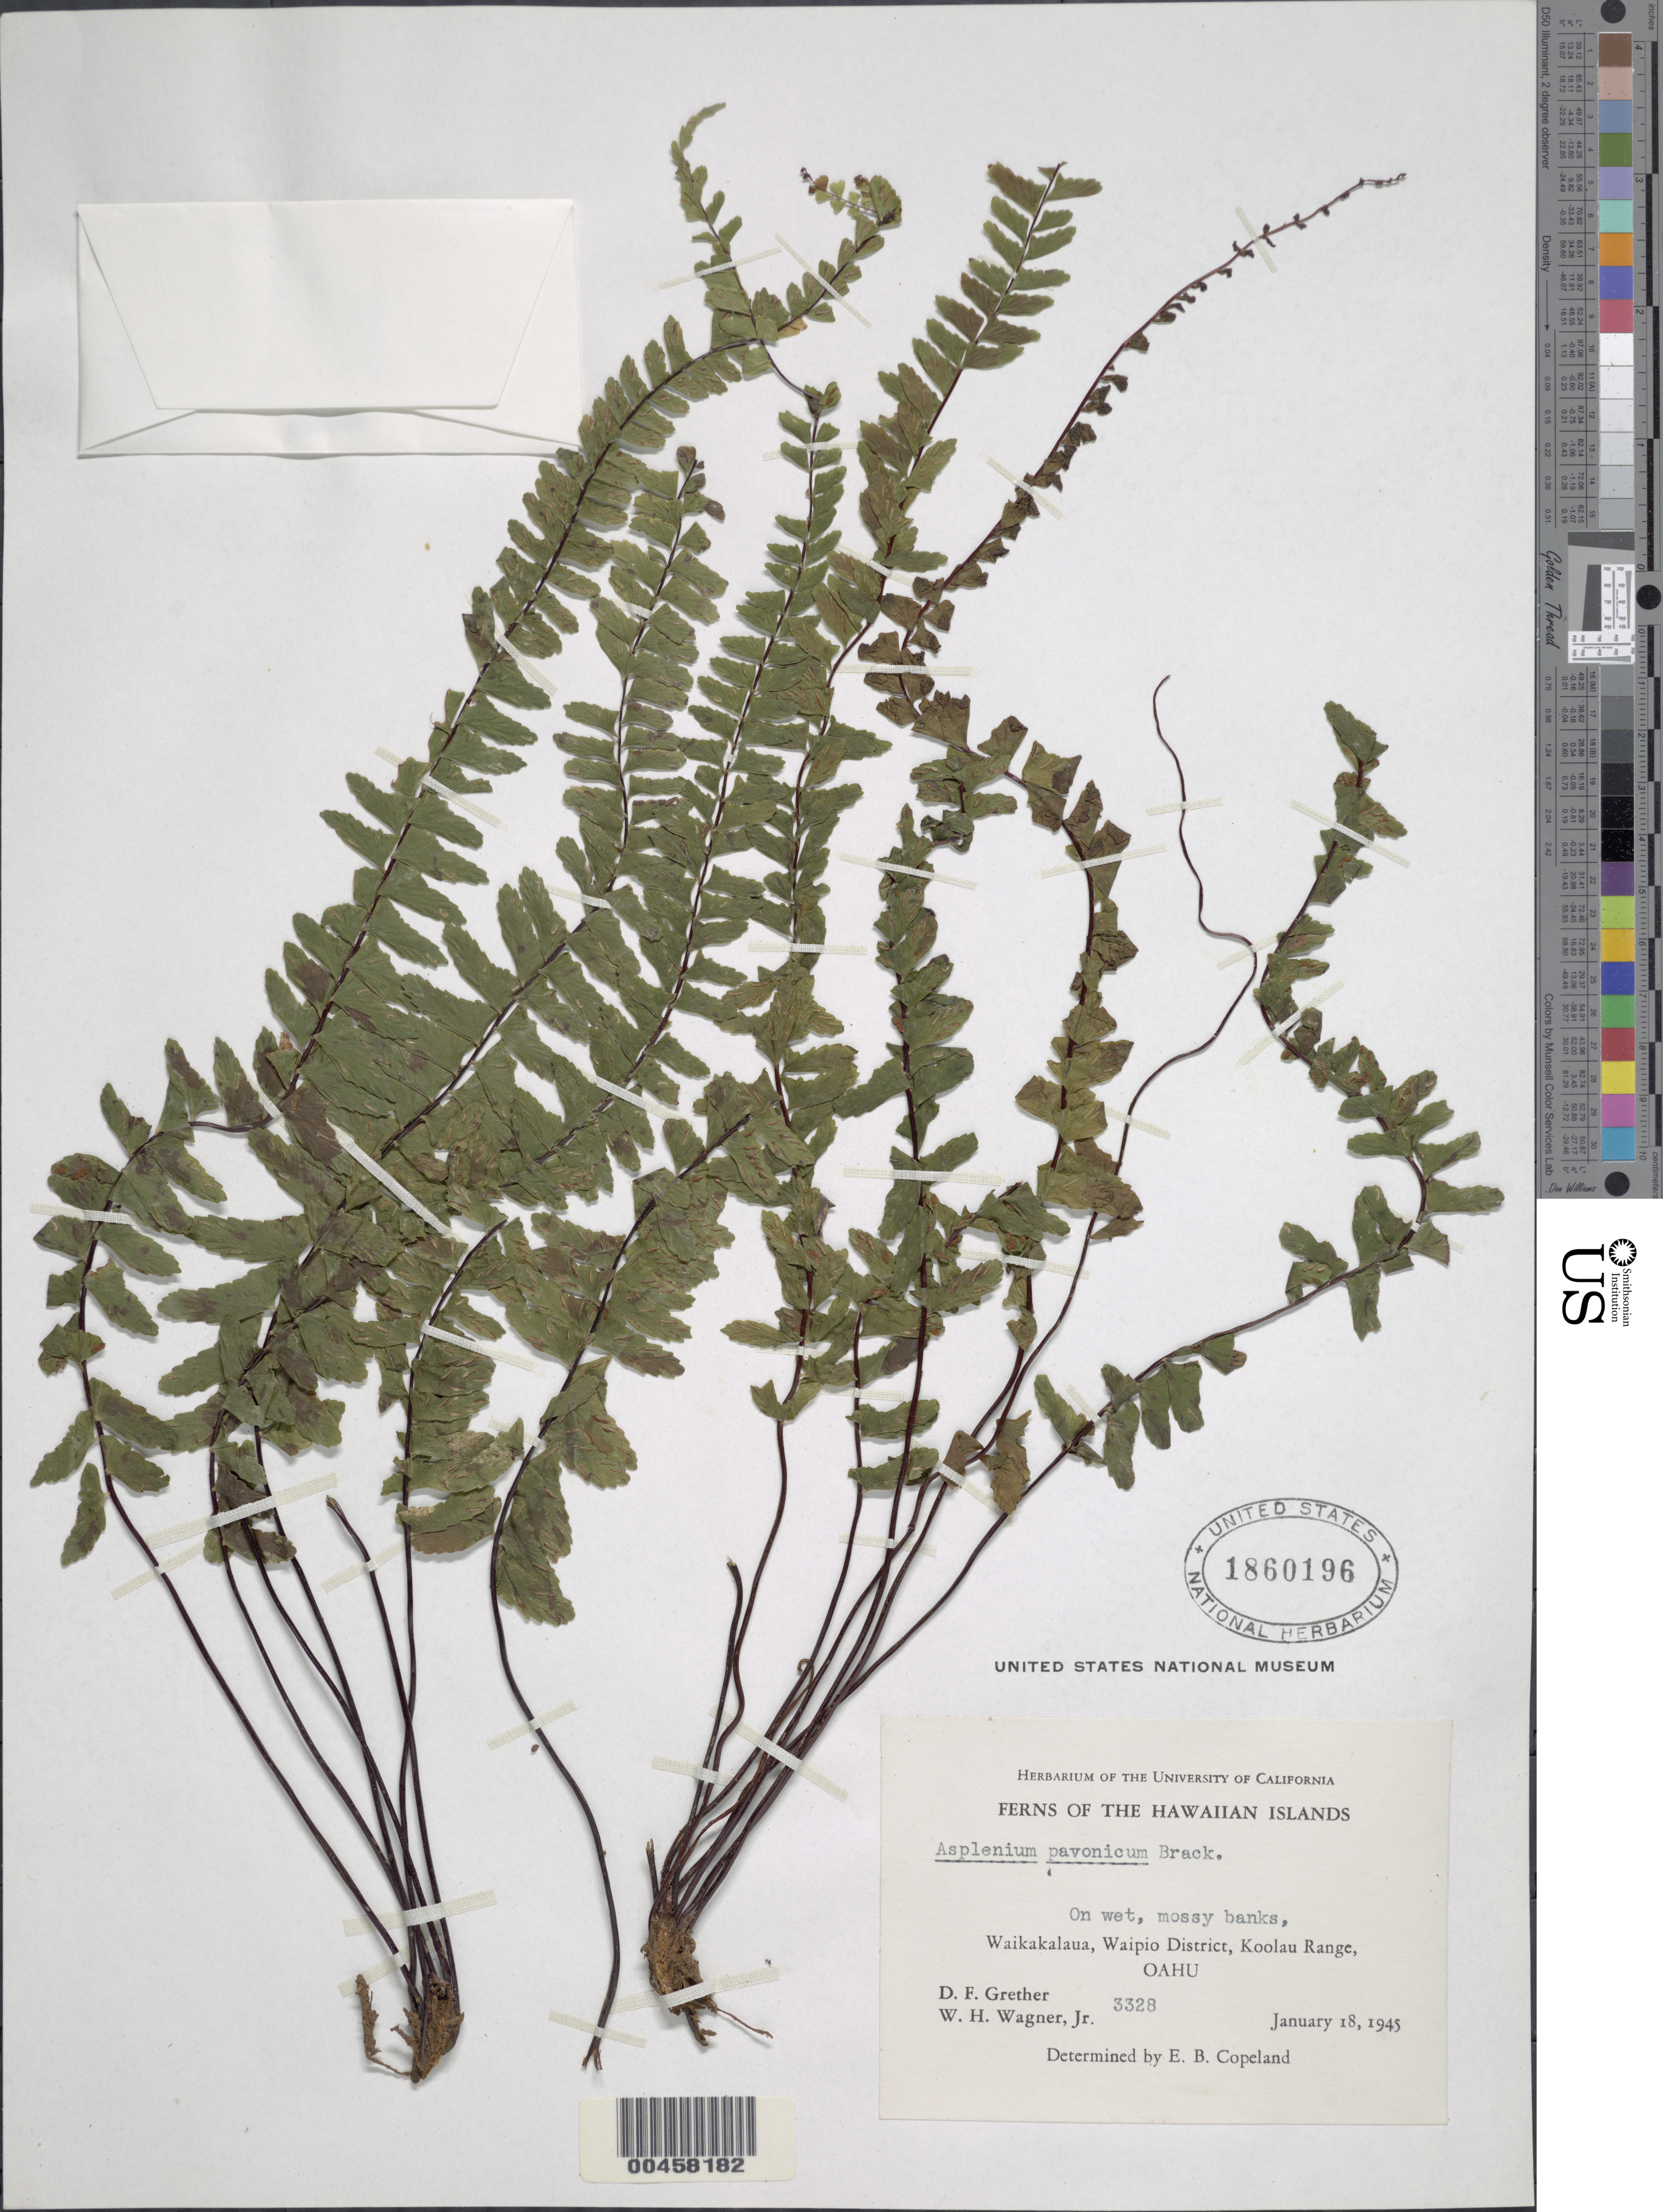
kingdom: Plantae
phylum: Tracheophyta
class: Polypodiopsida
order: Polypodiales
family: Aspleniaceae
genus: Asplenium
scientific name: Asplenium normale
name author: D. Don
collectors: D. F. Grether & W. H. Wagner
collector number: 3328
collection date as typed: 18 Jan 1945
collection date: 1945-01-18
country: United States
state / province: Hawaii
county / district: Honolulu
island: Oahu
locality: Waikakalaua, Waipio District, Koolau Range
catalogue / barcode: US 1860196